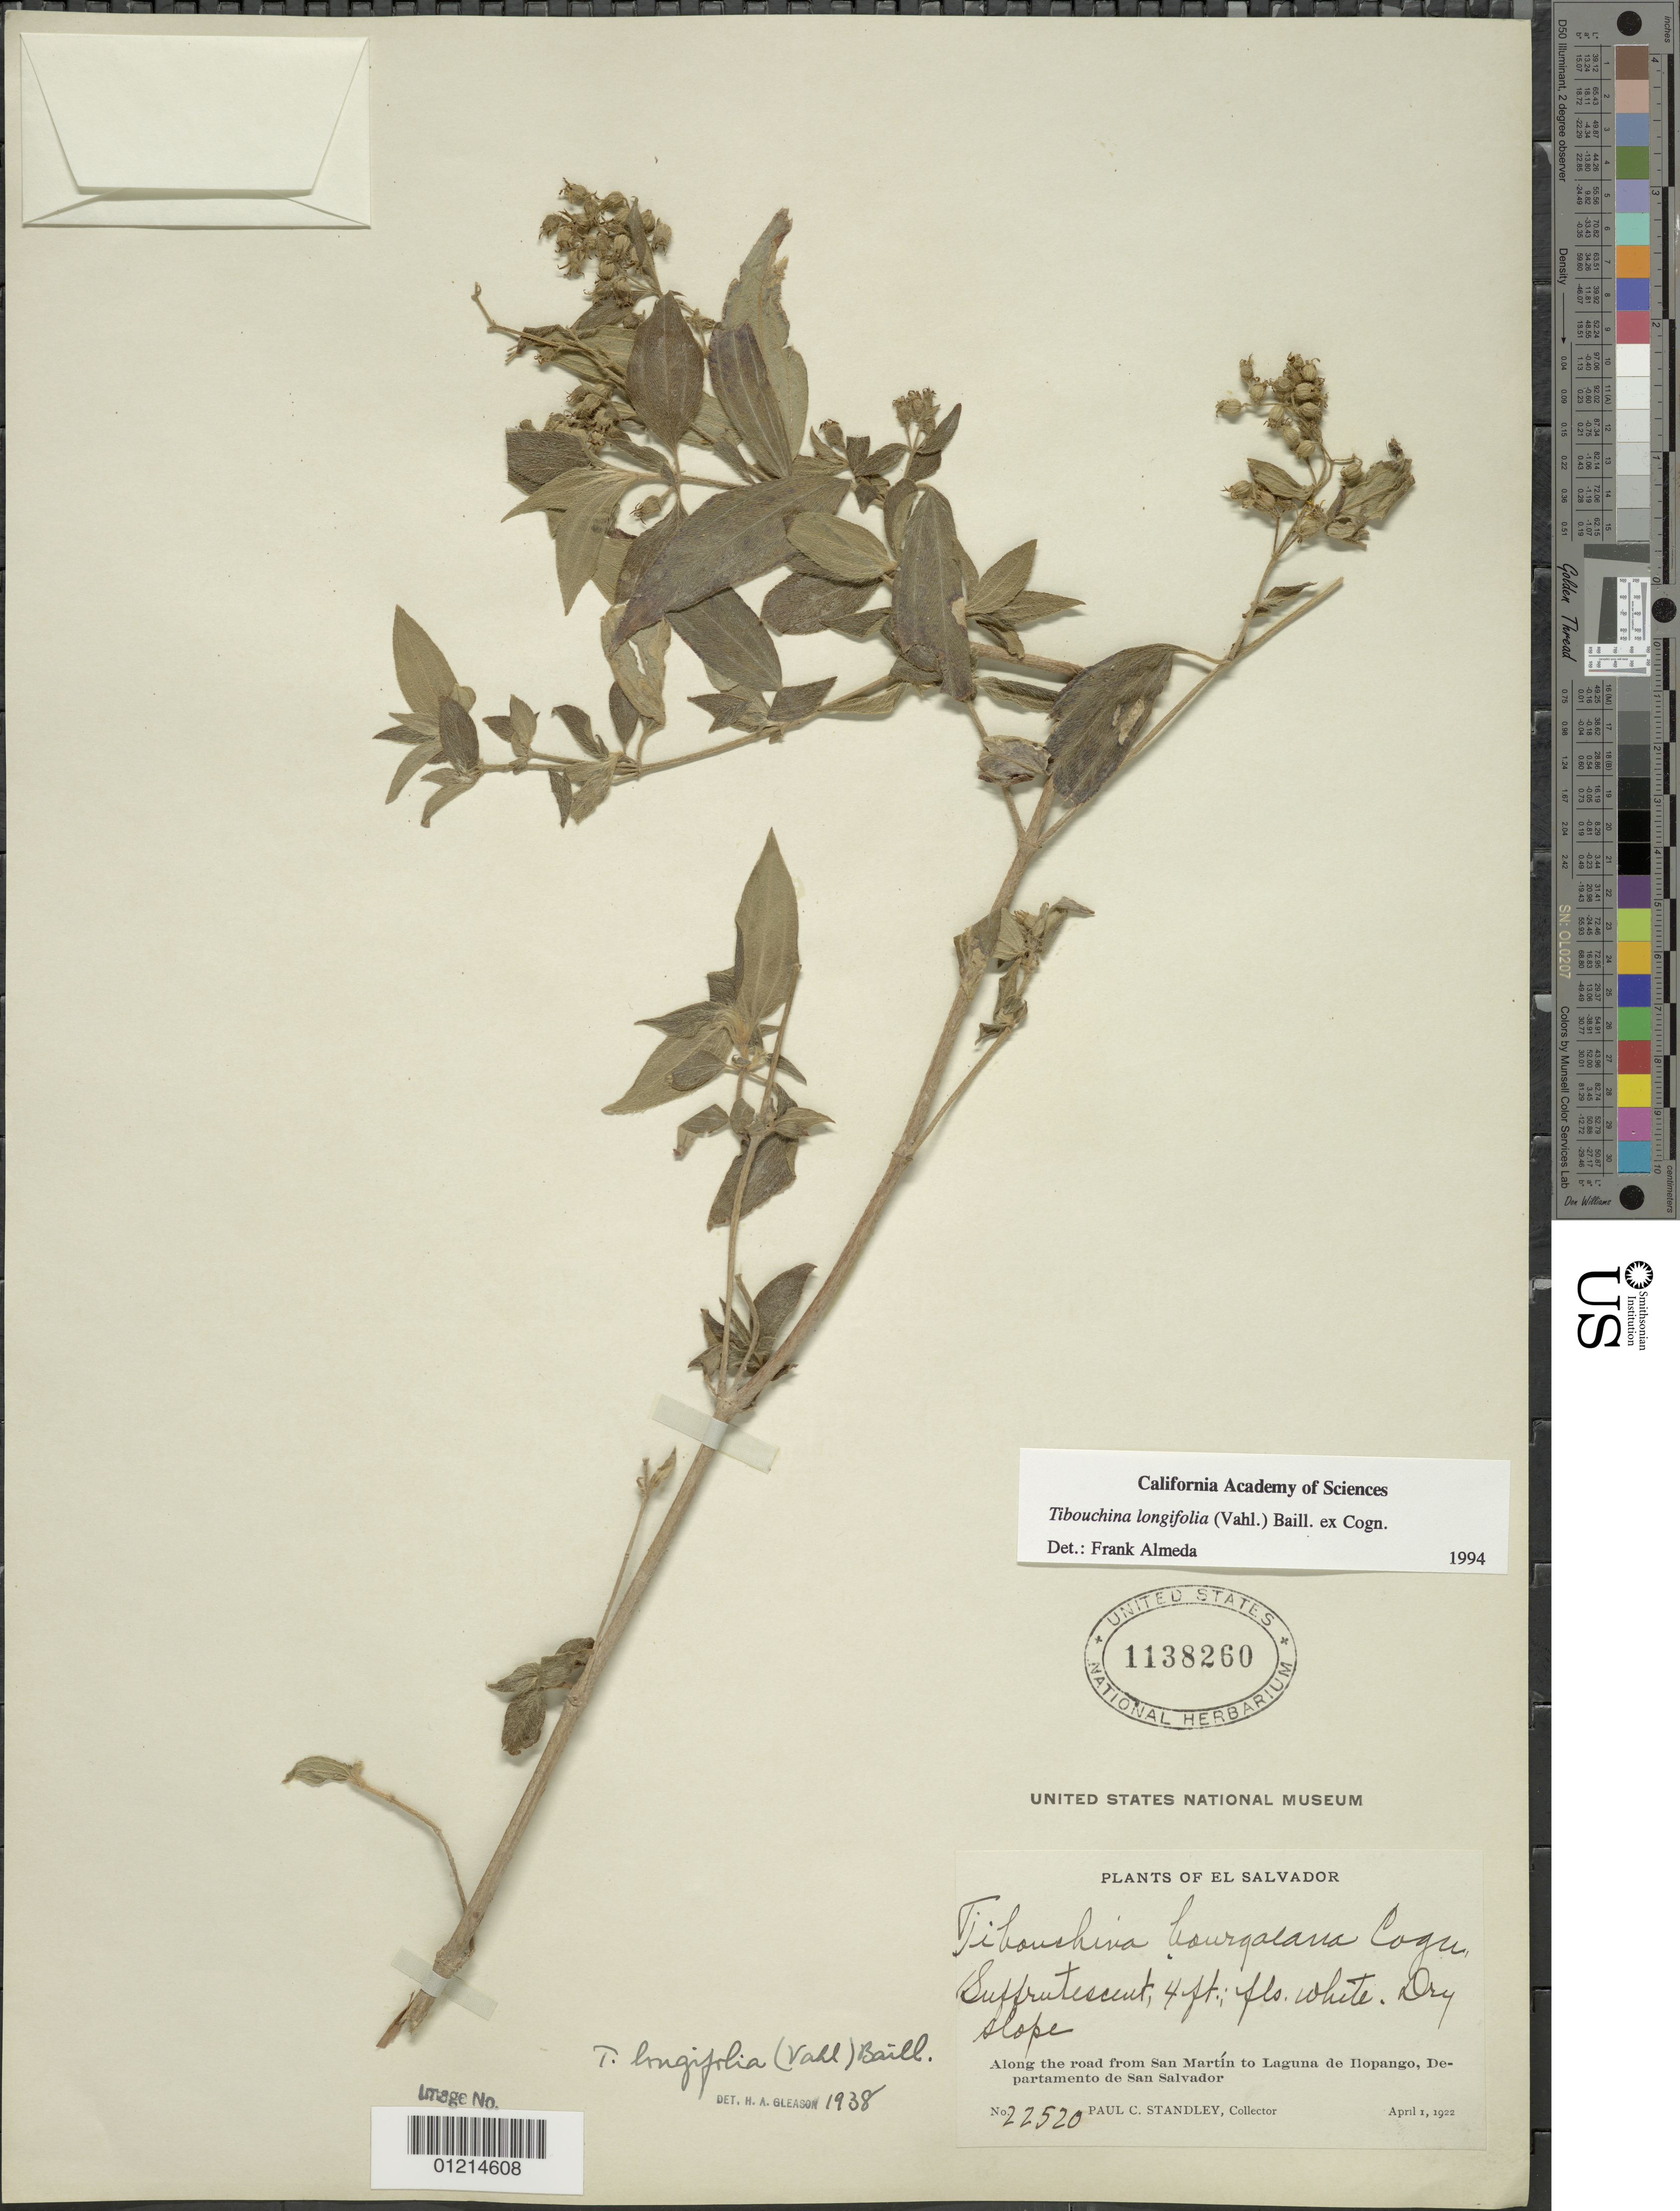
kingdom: Plantae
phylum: Tracheophyta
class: Magnoliopsida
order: Myrtales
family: Melastomataceae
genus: Chaetogastra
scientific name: Chaetogastra longifolia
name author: (Vahl) DC.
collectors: P. C. Standley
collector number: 22520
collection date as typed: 01 Apr 1922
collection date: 1922-04-01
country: El Salvador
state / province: San Salvador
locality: Along the road from San Martín to Laguna de Ilpango.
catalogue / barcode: US 1138260